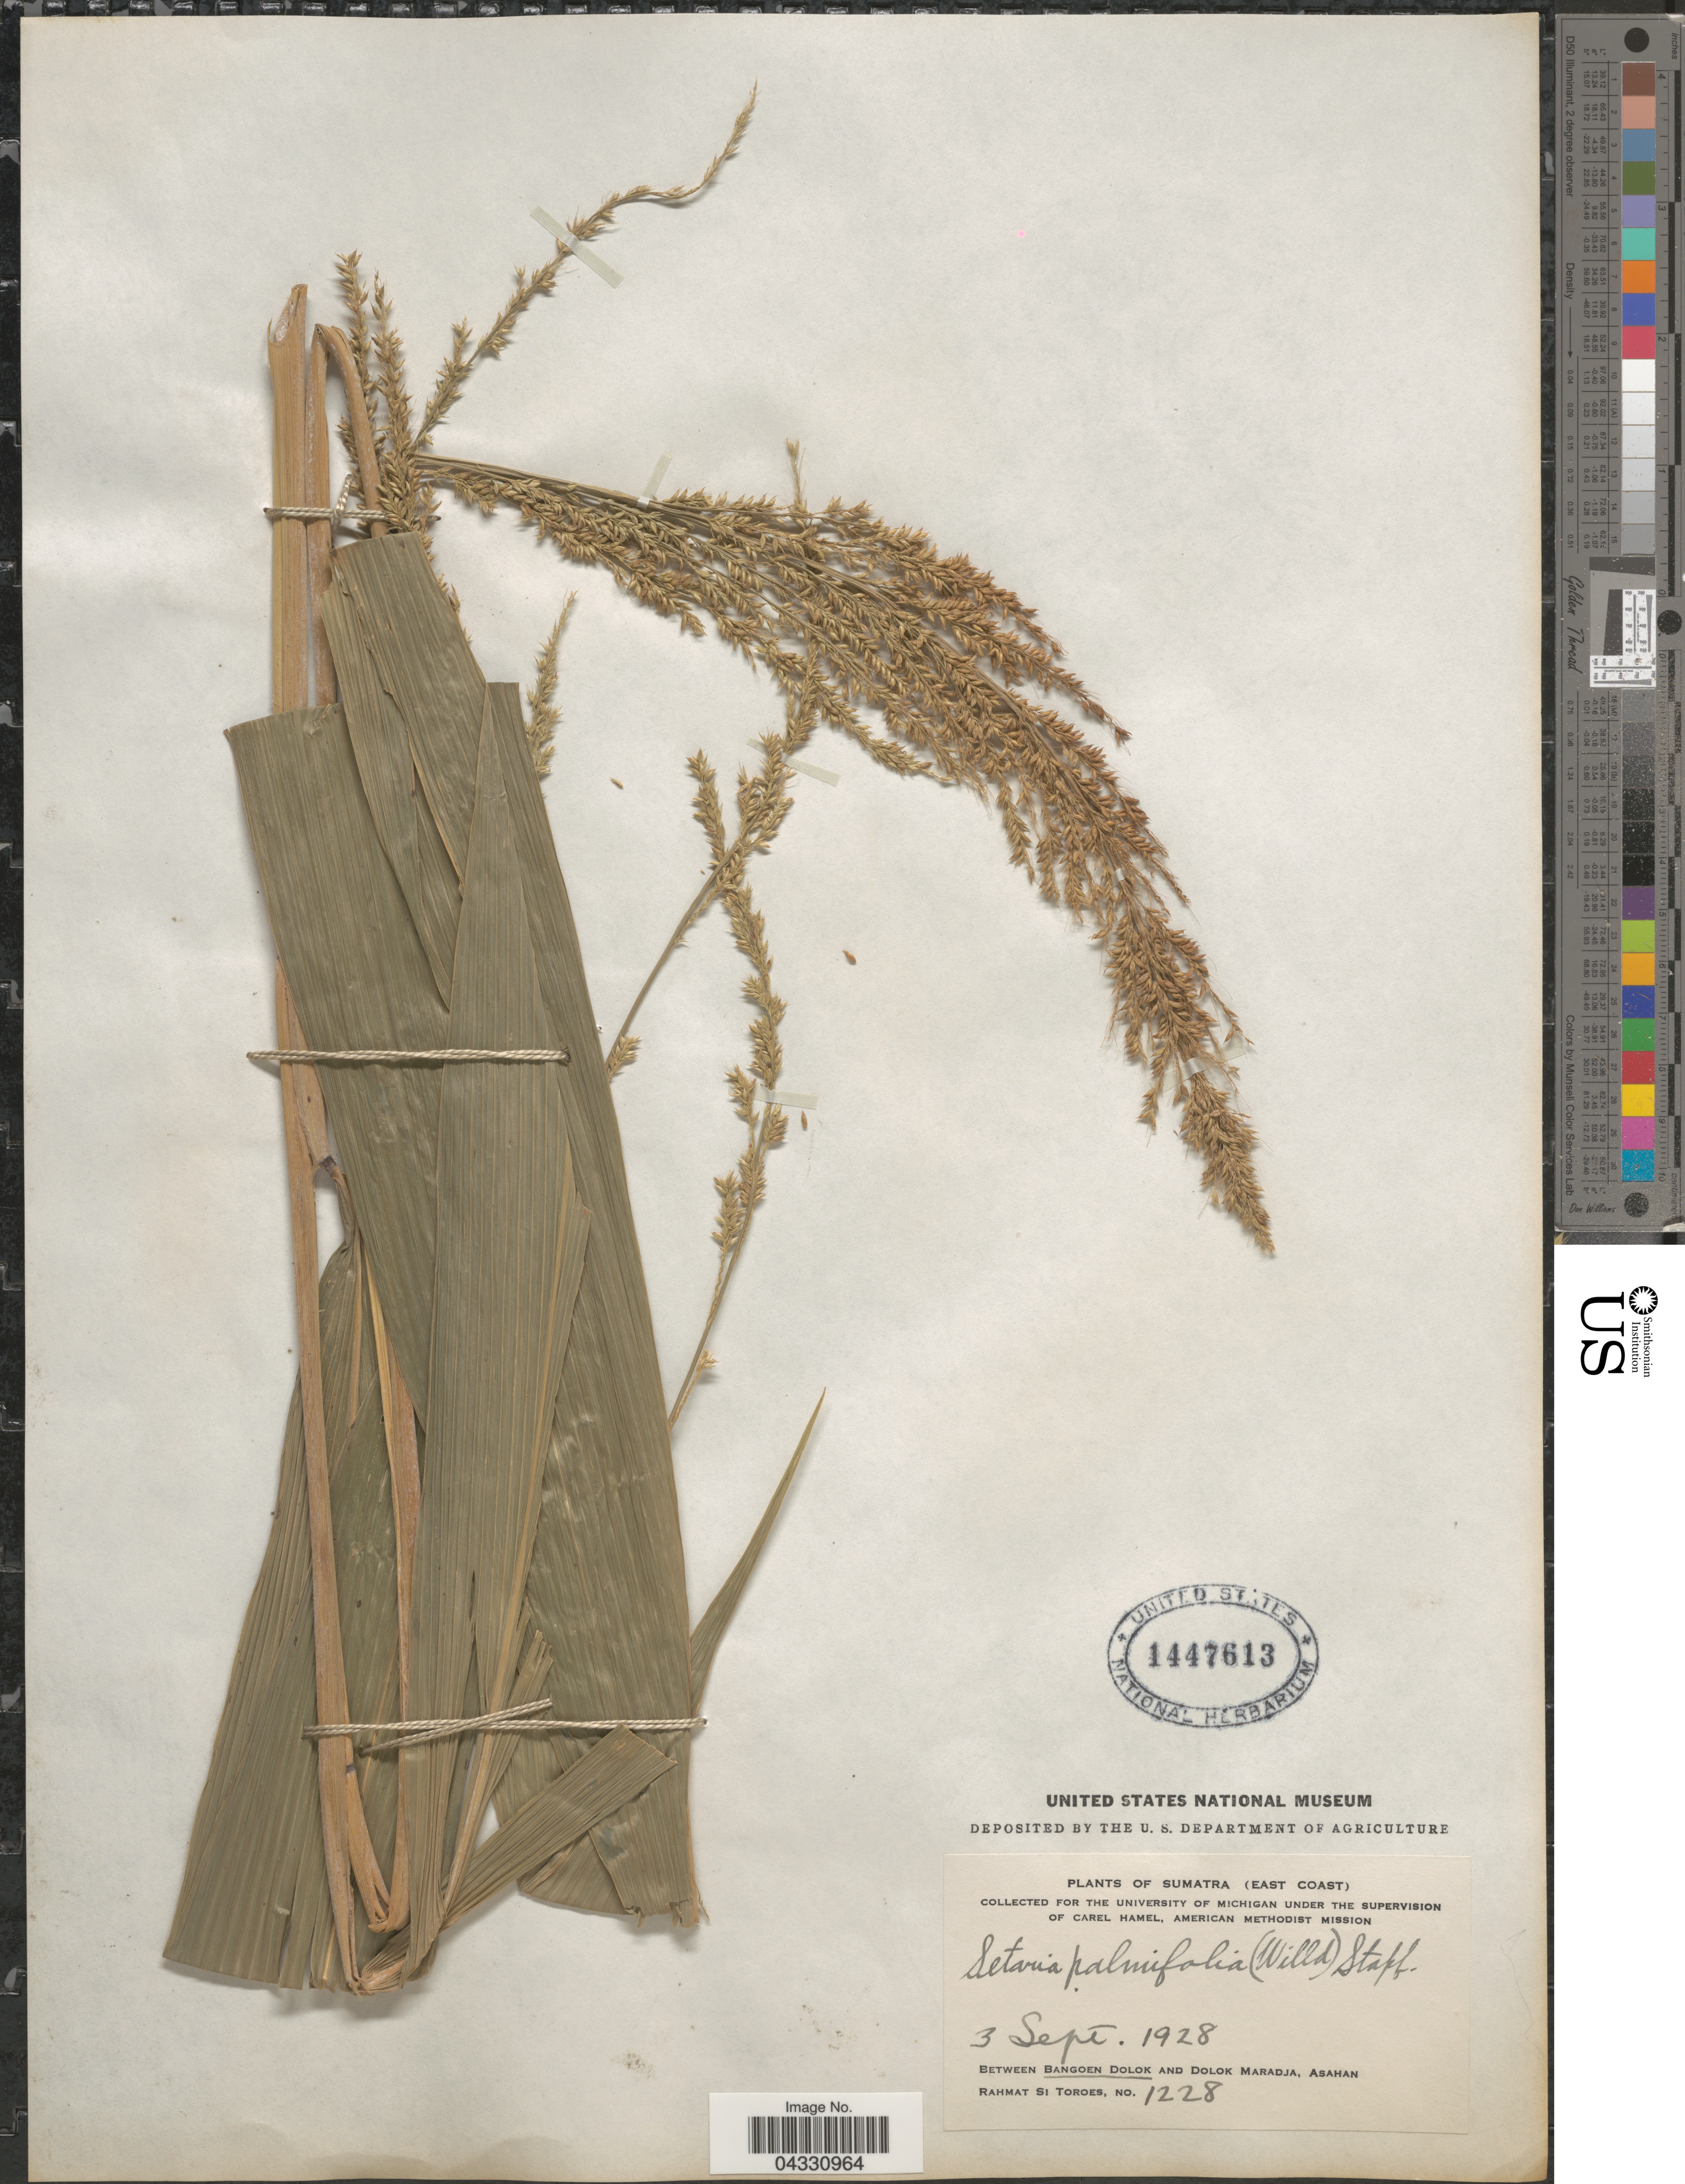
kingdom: Plantae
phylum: Tracheophyta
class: Liliopsida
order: Poales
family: Poaceae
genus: Setaria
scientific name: Setaria palmifolia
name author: (J. Koenig) Stapf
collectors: Rahmat Si Boeea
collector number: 1228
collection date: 1928-09-03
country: Indonesia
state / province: Sumatra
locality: Sumatra (East Coast). American Methodist Mission. Between Bangoen Dolok and Dolok Maradja, Asahan.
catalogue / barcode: US 1447613